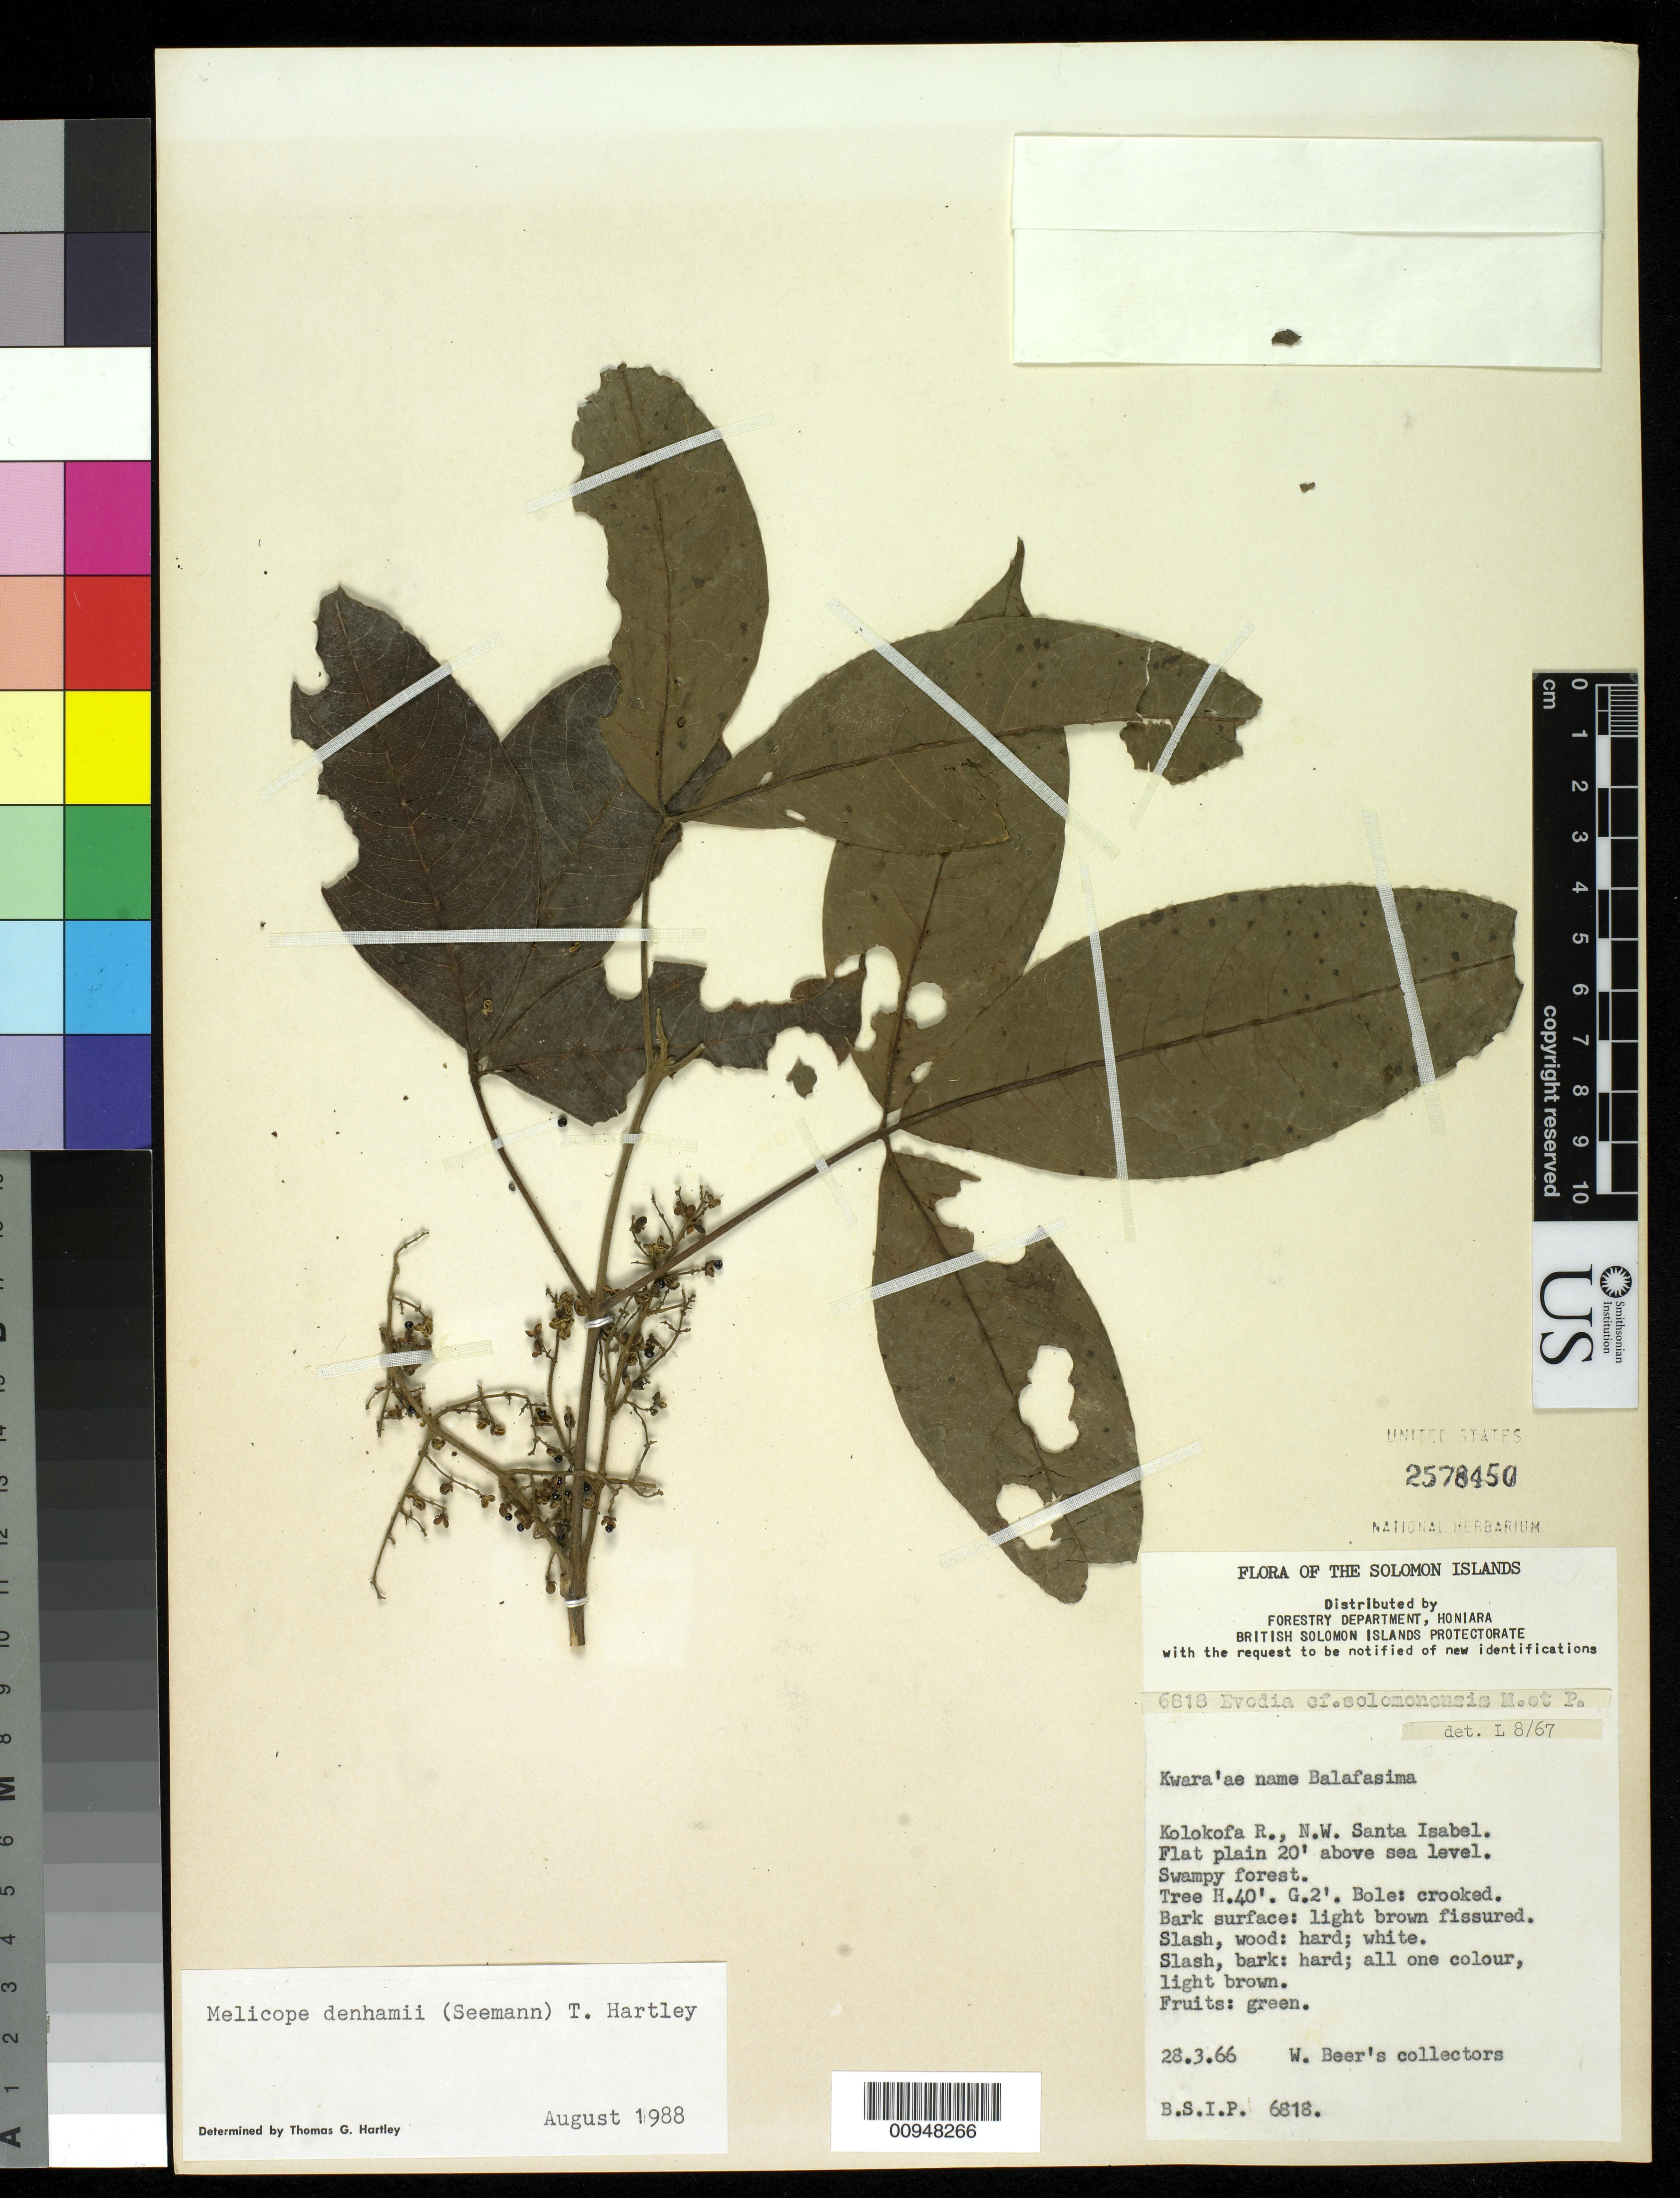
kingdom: Plantae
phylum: Tracheophyta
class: Magnoliopsida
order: Sapindales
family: Rutaceae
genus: Melicope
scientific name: Melicope denhamii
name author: (Seem.) T.G. Hartley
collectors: W. Beer's Collectors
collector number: BSIP 6818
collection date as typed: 28 Mar 1966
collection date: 1966-03-28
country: Solomon Islands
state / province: Isabel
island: Santa Isabel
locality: Kolokofa River, NW Santa Isabel.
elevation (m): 6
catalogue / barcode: US 2578450